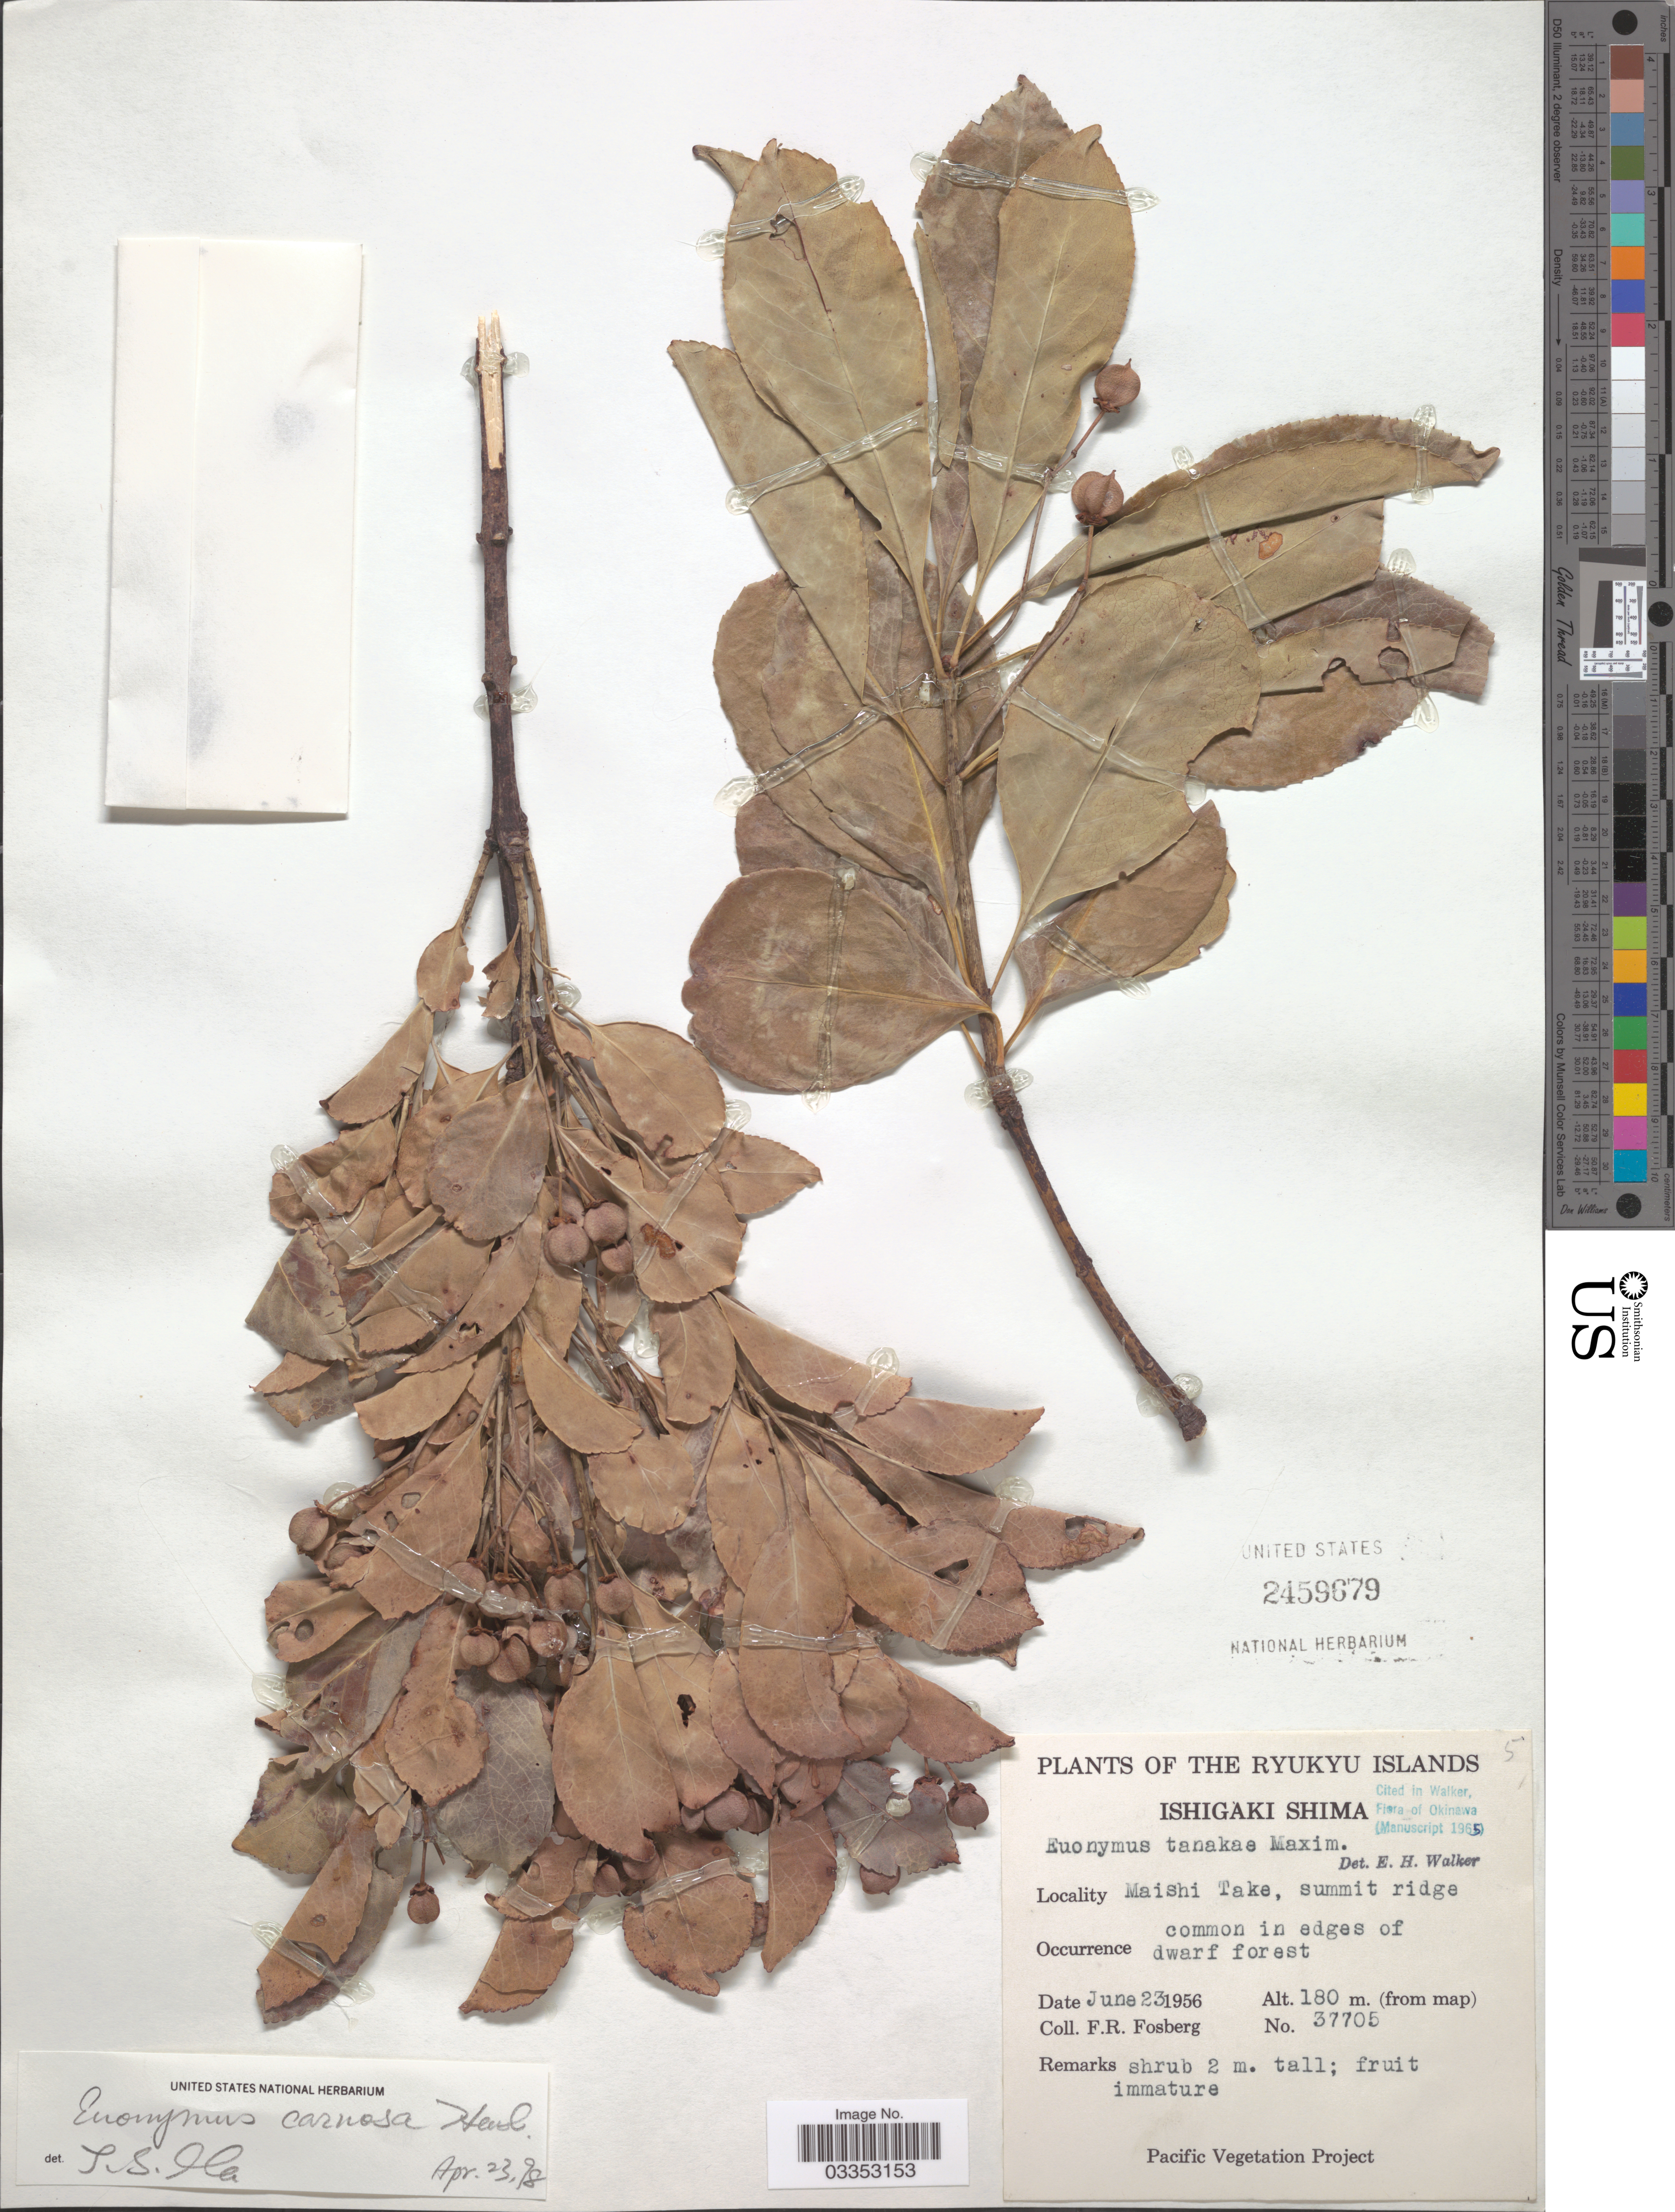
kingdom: Plantae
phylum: Tracheophyta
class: Magnoliopsida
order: Celastrales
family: Celastraceae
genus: Euonymus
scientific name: Euonymus carnosus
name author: Hemsl.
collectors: F. R. Fosberg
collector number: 37705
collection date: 1956-06-23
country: Japan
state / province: Okinawa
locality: The Ryukyu Islands. Ishigaki Shima. Maishi Take, summit ridge.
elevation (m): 180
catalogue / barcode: US 2459679